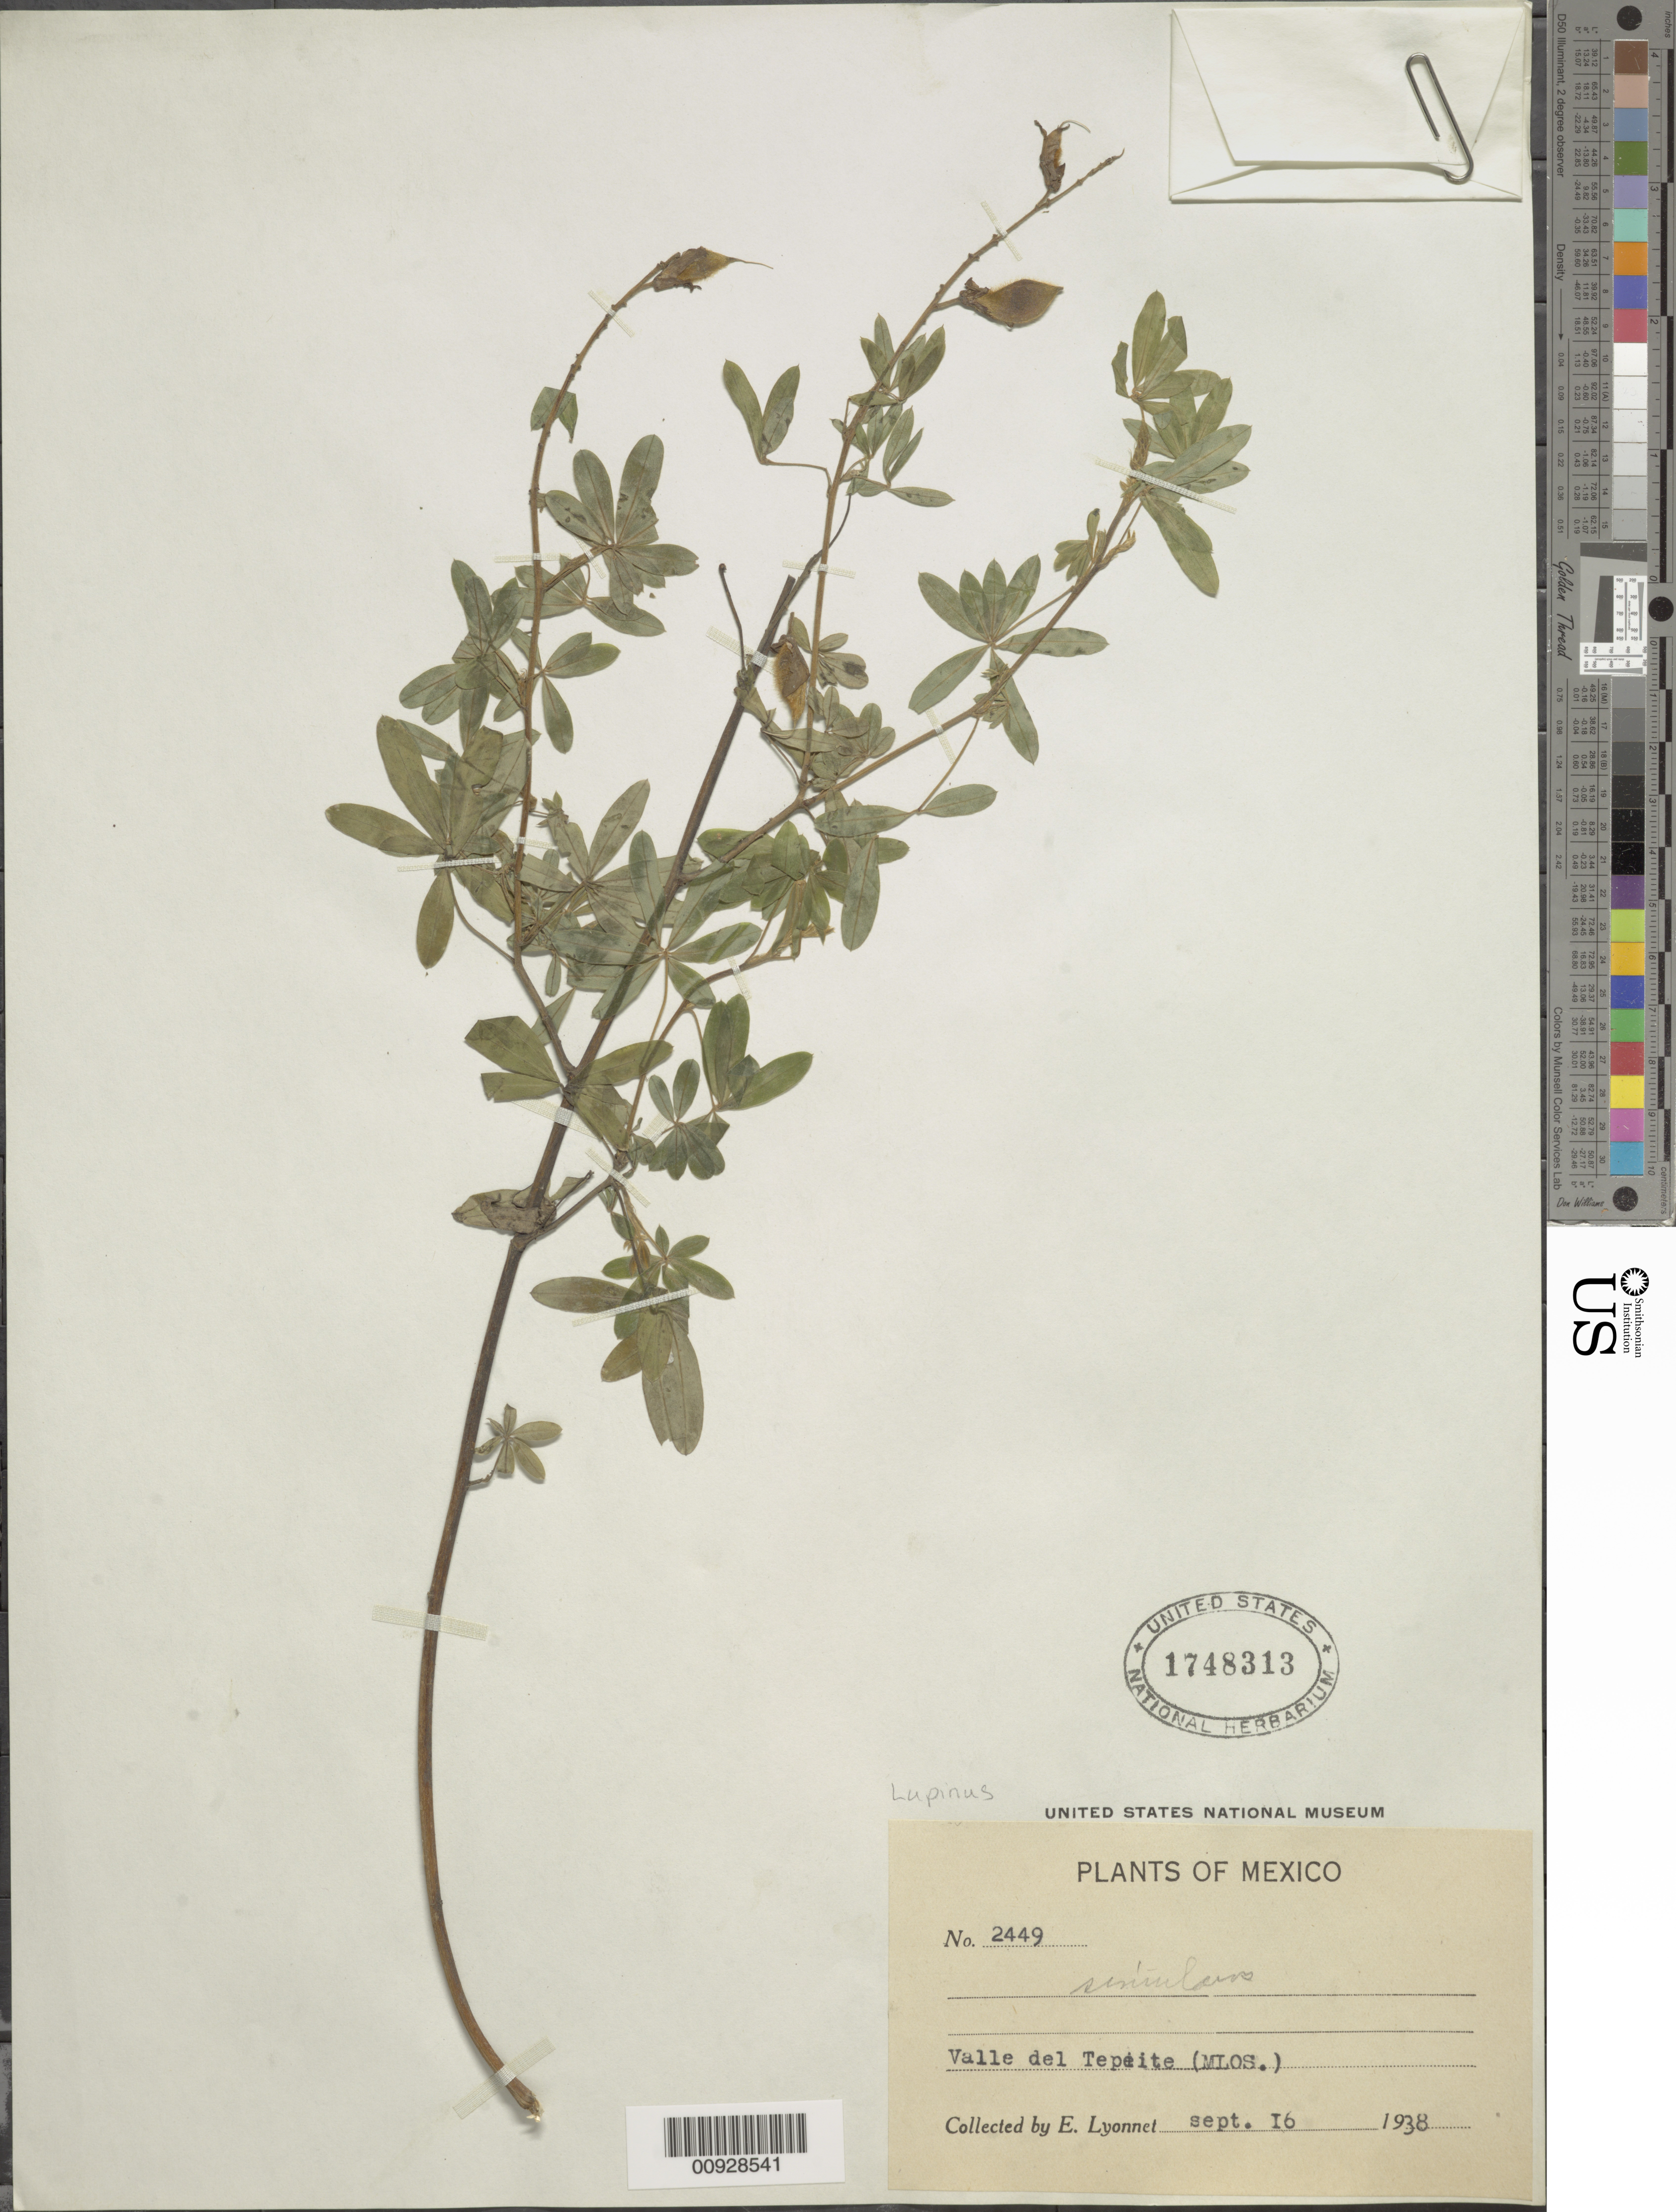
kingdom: Plantae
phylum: Tracheophyta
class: Magnoliopsida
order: Fabales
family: Fabaceae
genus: Lupinus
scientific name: Lupinus simulans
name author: Rose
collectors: Bro. E. Lyonnet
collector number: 2449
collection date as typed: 16 Sep 1938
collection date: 1938-09-16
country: Mexico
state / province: Morelos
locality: Valle del Tepeite.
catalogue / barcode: US 1748313